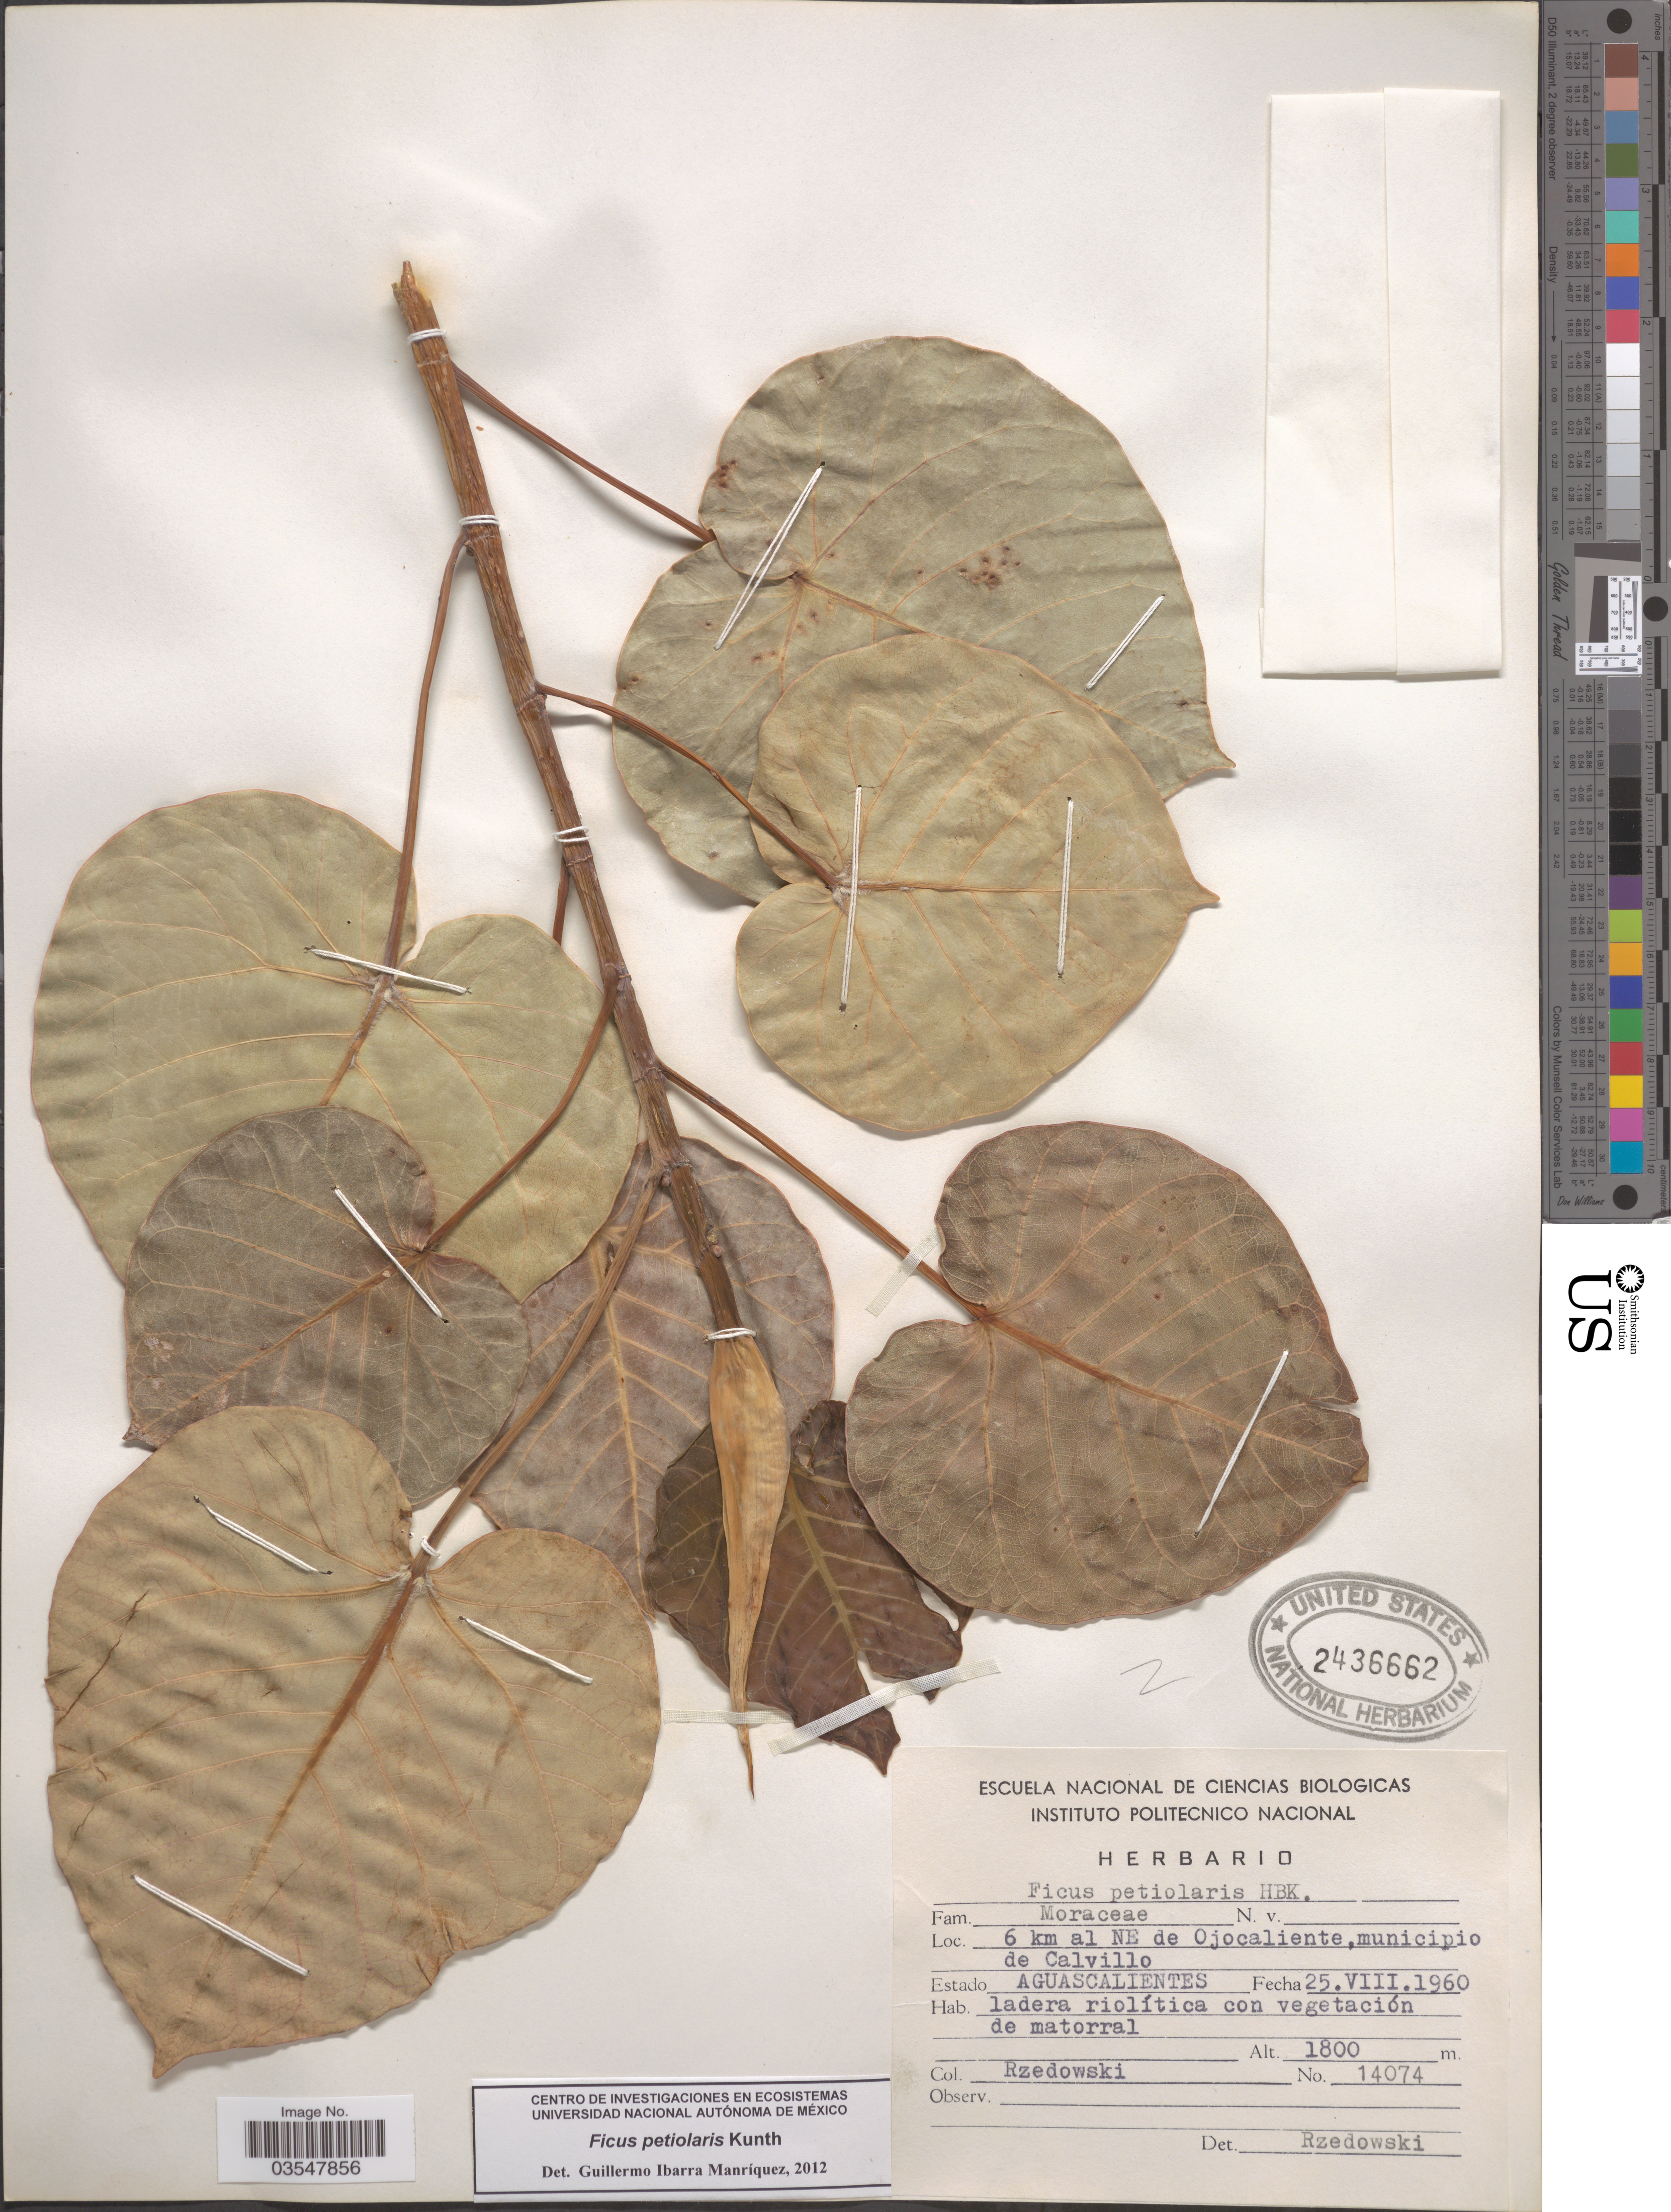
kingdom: Plantae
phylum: Tracheophyta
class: Magnoliopsida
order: Rosales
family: Moraceae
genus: Ficus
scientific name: Ficus petiolaris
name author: Kunth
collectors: Rzedowski, --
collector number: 14074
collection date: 1960-08-25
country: Mexico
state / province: Aguascalientes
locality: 6 km al NE de Ojocaliente, municipio de Calvillo.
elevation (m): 1800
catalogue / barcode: US 2436662